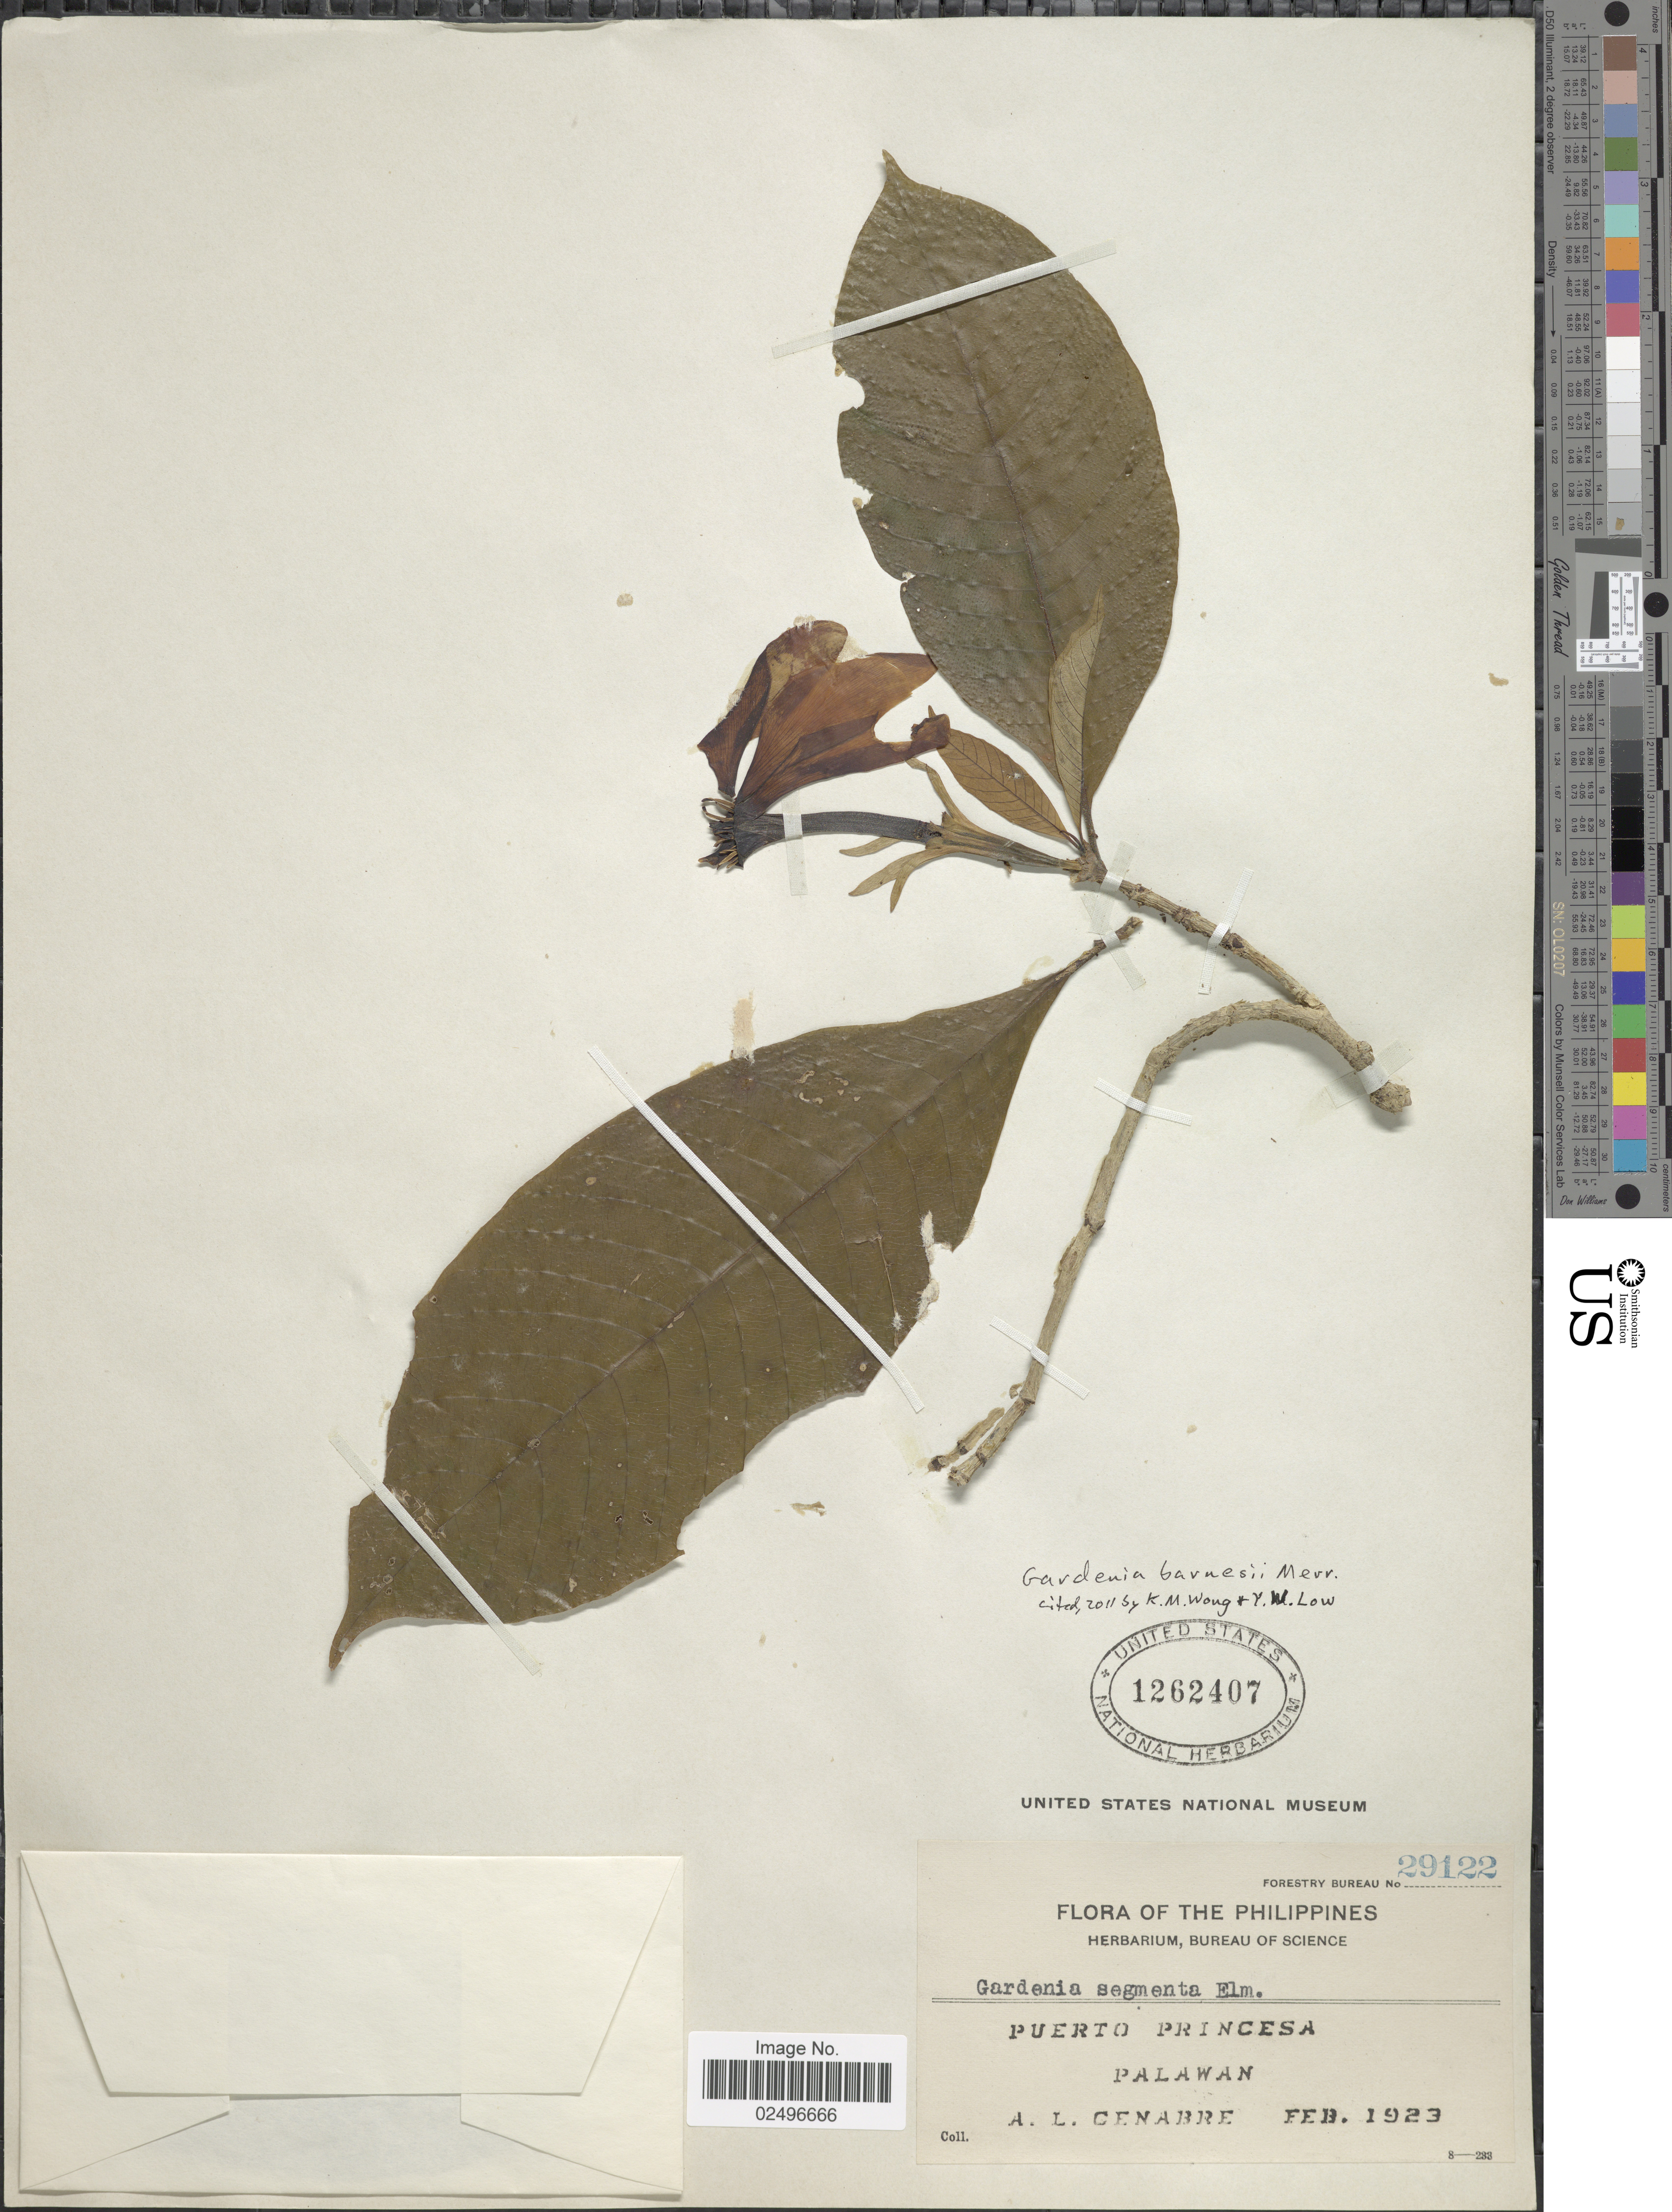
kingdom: Plantae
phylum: Tracheophyta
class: Magnoliopsida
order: Gentianales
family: Rubiaceae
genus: Gardenia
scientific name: Gardenia barnesii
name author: Merr.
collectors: A. Cenabre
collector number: Forestry Bureau 29122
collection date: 1923-02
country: Philippines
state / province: Mimaropa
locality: Puerto Princesa, Palawan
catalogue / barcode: US 1262407